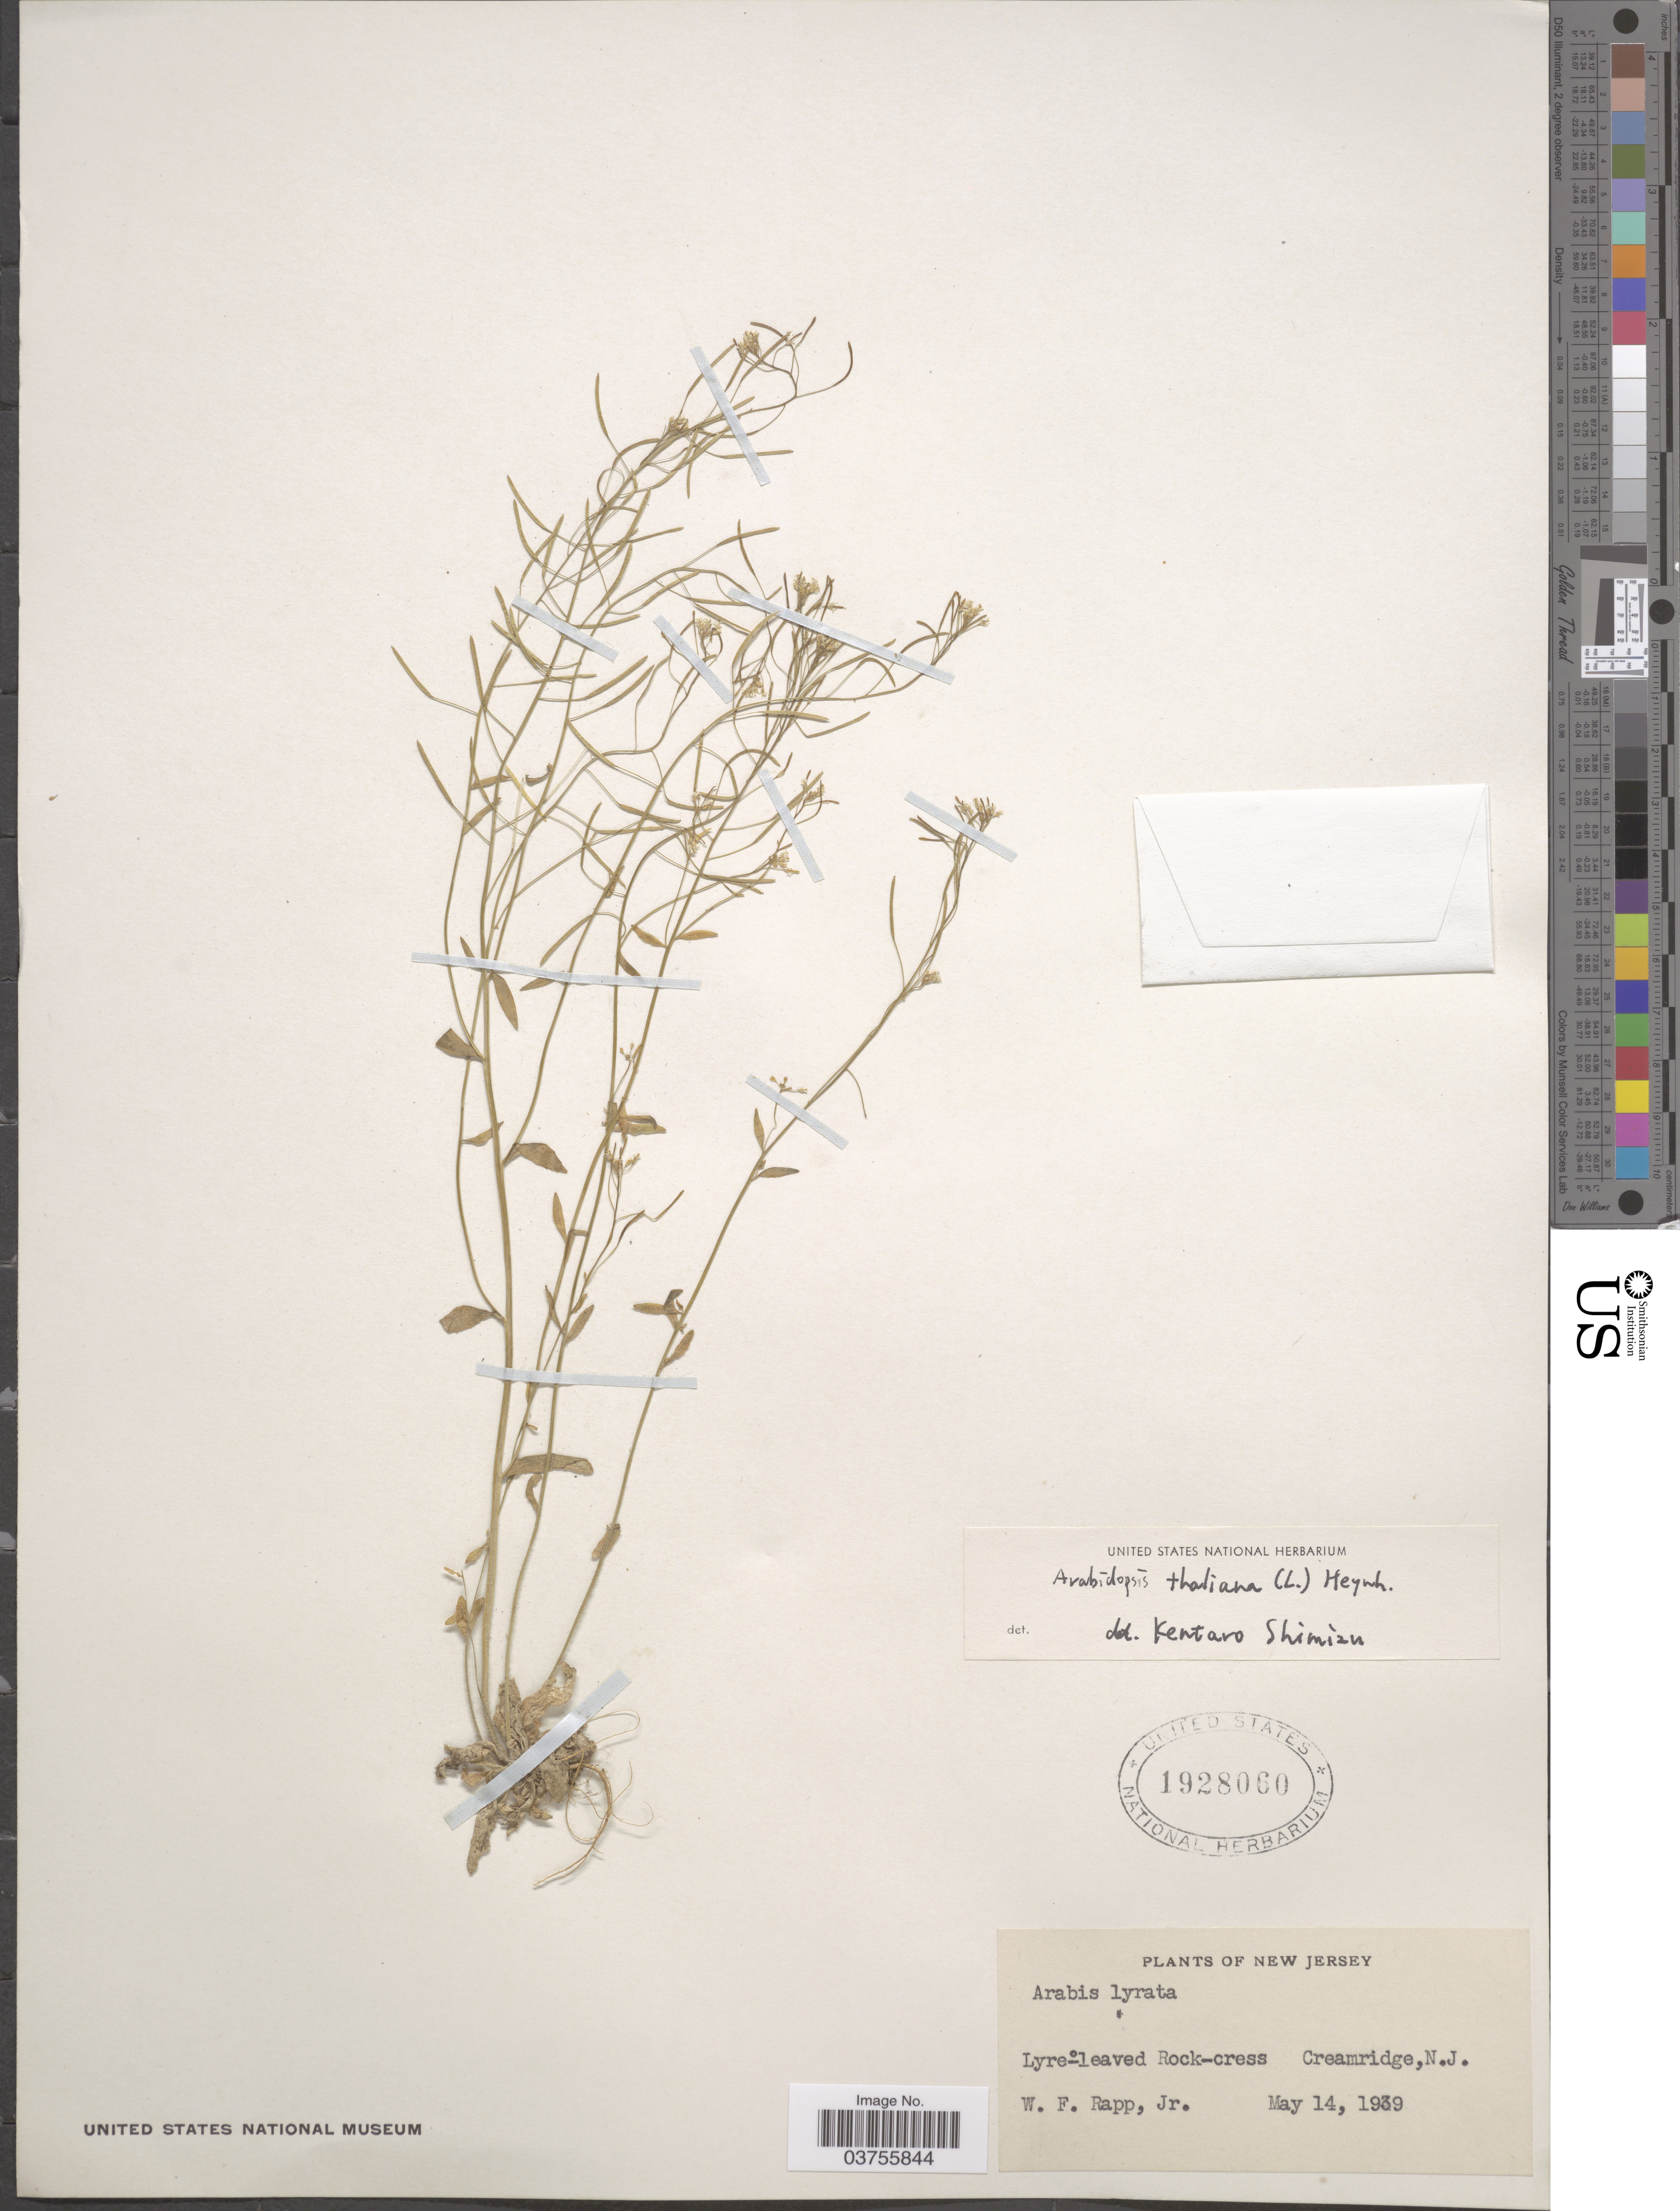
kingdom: Plantae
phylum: Tracheophyta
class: Magnoliopsida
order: Brassicales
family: Brassicaceae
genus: Arabidopsis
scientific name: Arabidopsis thaliana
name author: (L.) Heynh.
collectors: W. Rapp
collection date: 1939-05-14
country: United States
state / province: New Jersey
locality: Creamridge.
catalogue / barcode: US 1928060